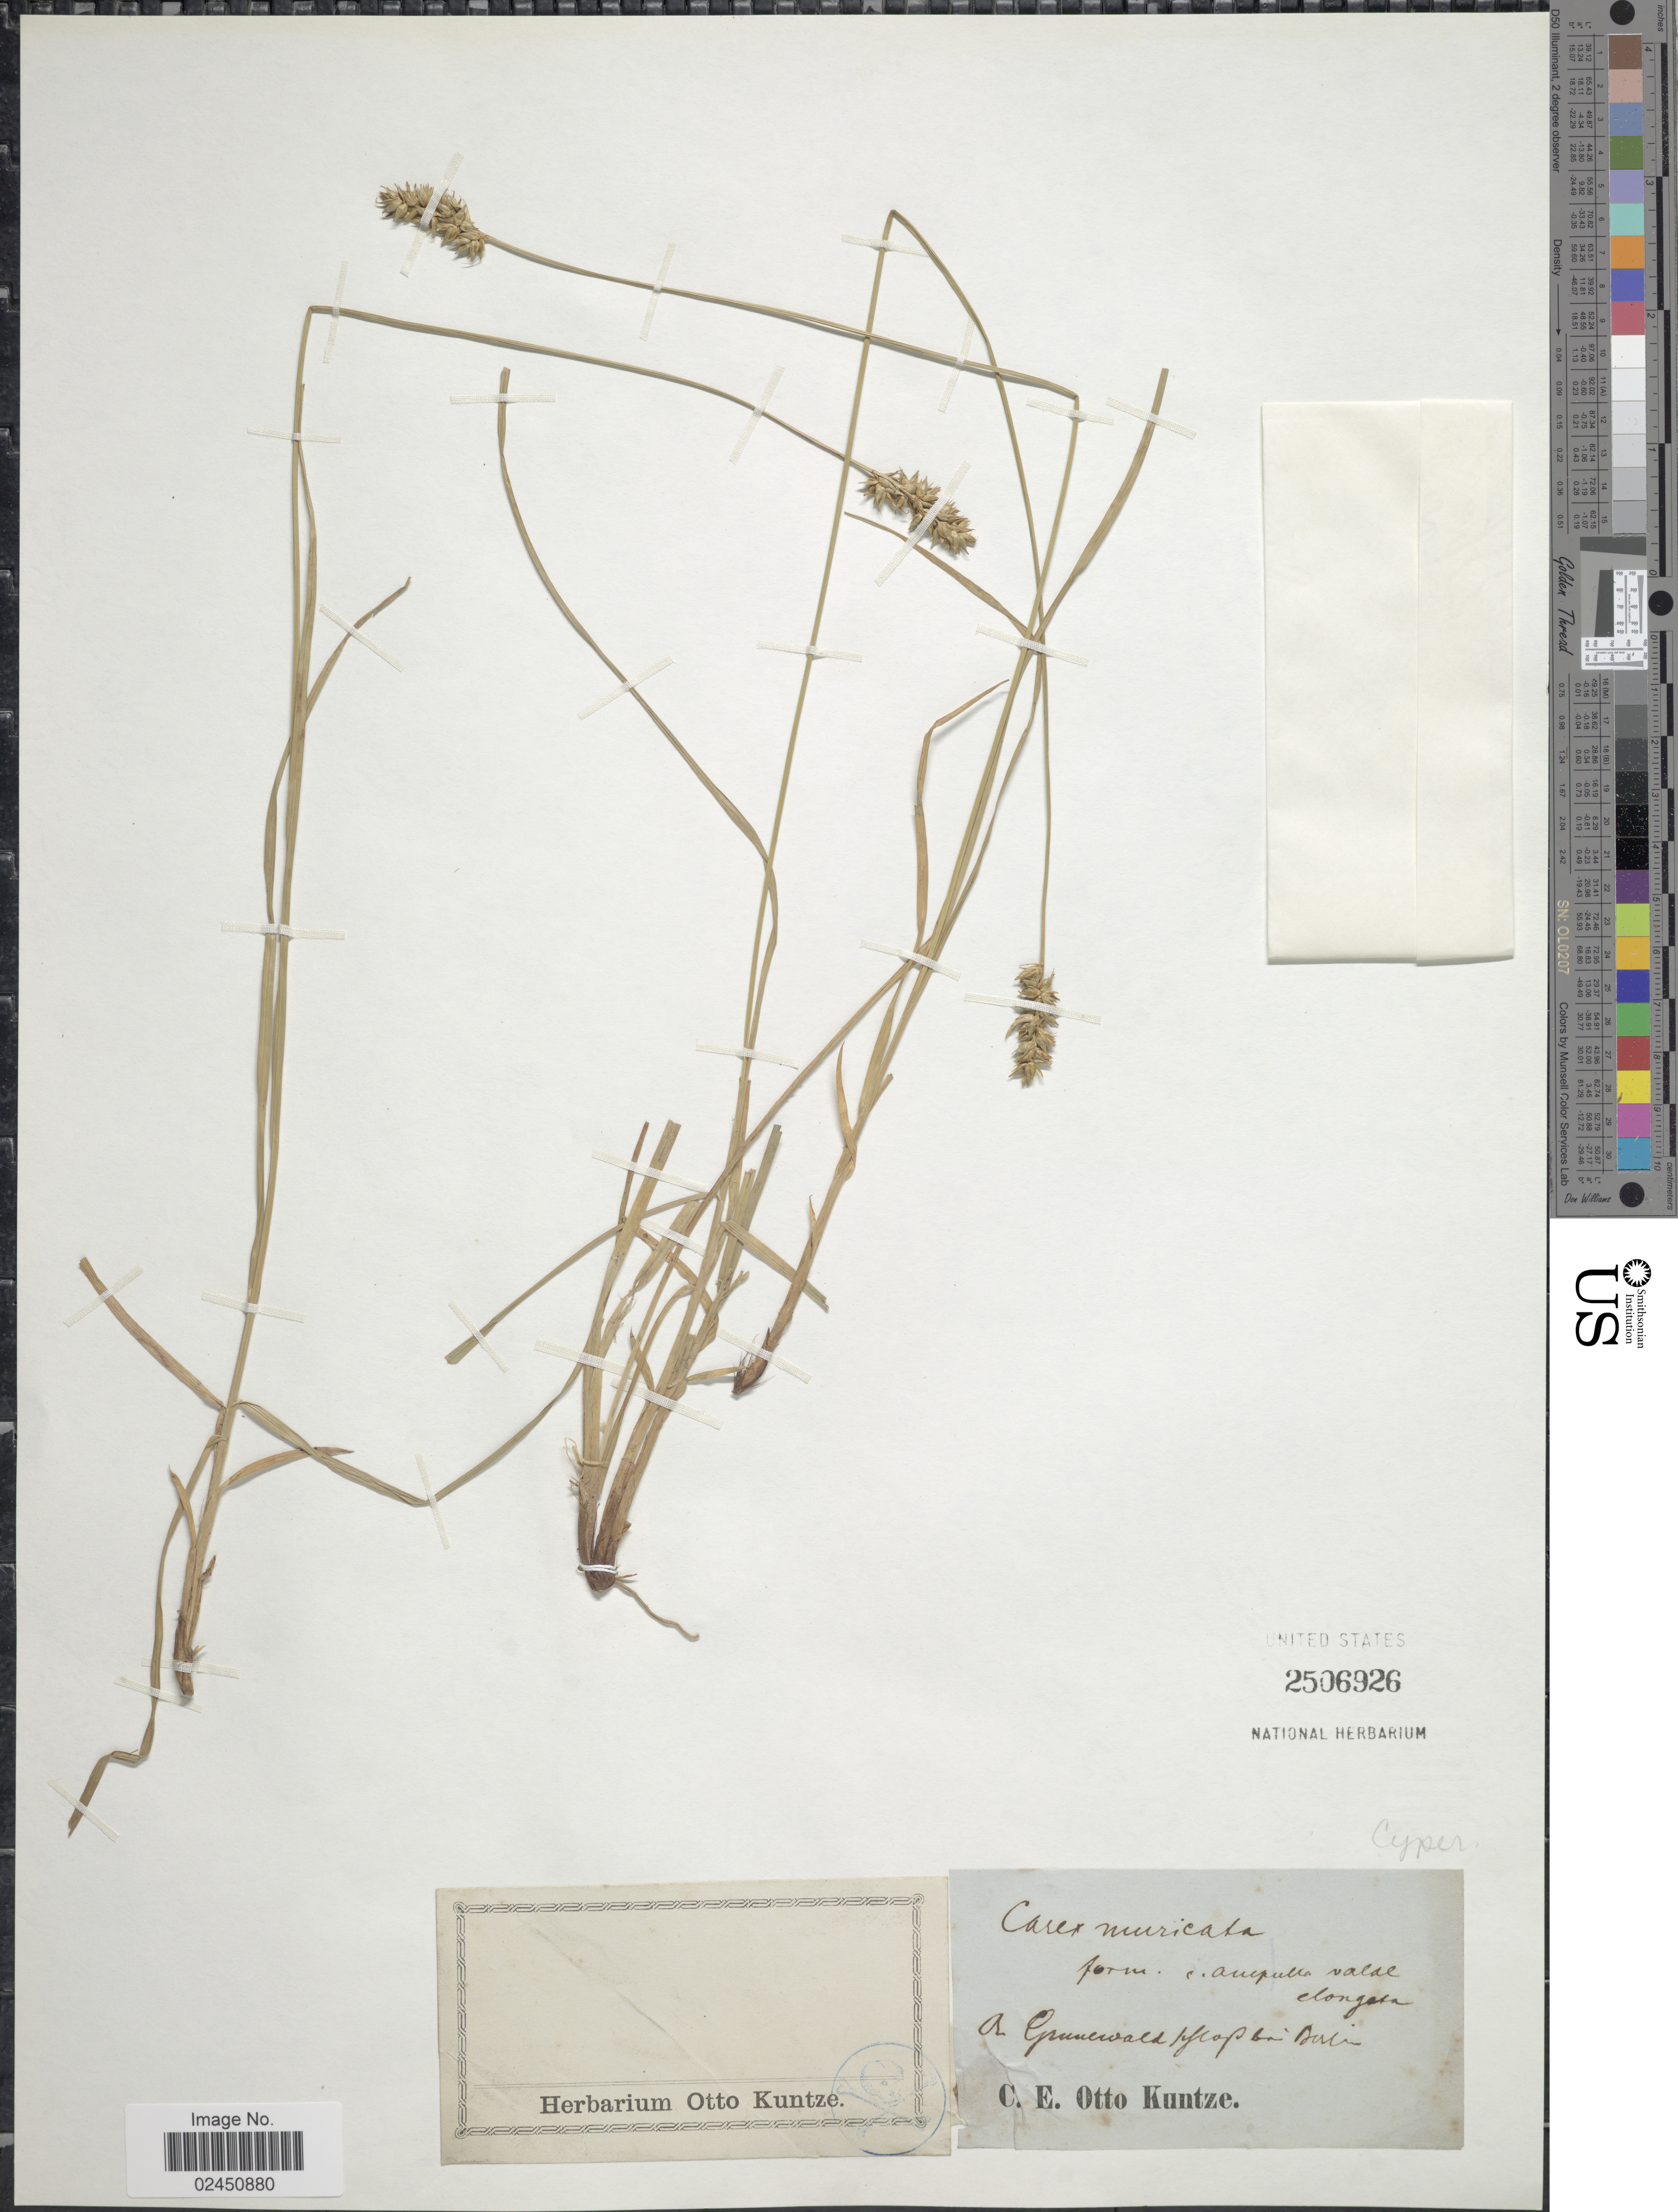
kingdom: Plantae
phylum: Tracheophyta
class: Liliopsida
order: Poales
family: Cyperaceae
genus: Carex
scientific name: Carex muricata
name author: L.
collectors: C.E.O. Kuntze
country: Germany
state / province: Berlin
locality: A grunewald [illegible text] bei Berlin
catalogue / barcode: US 2506926